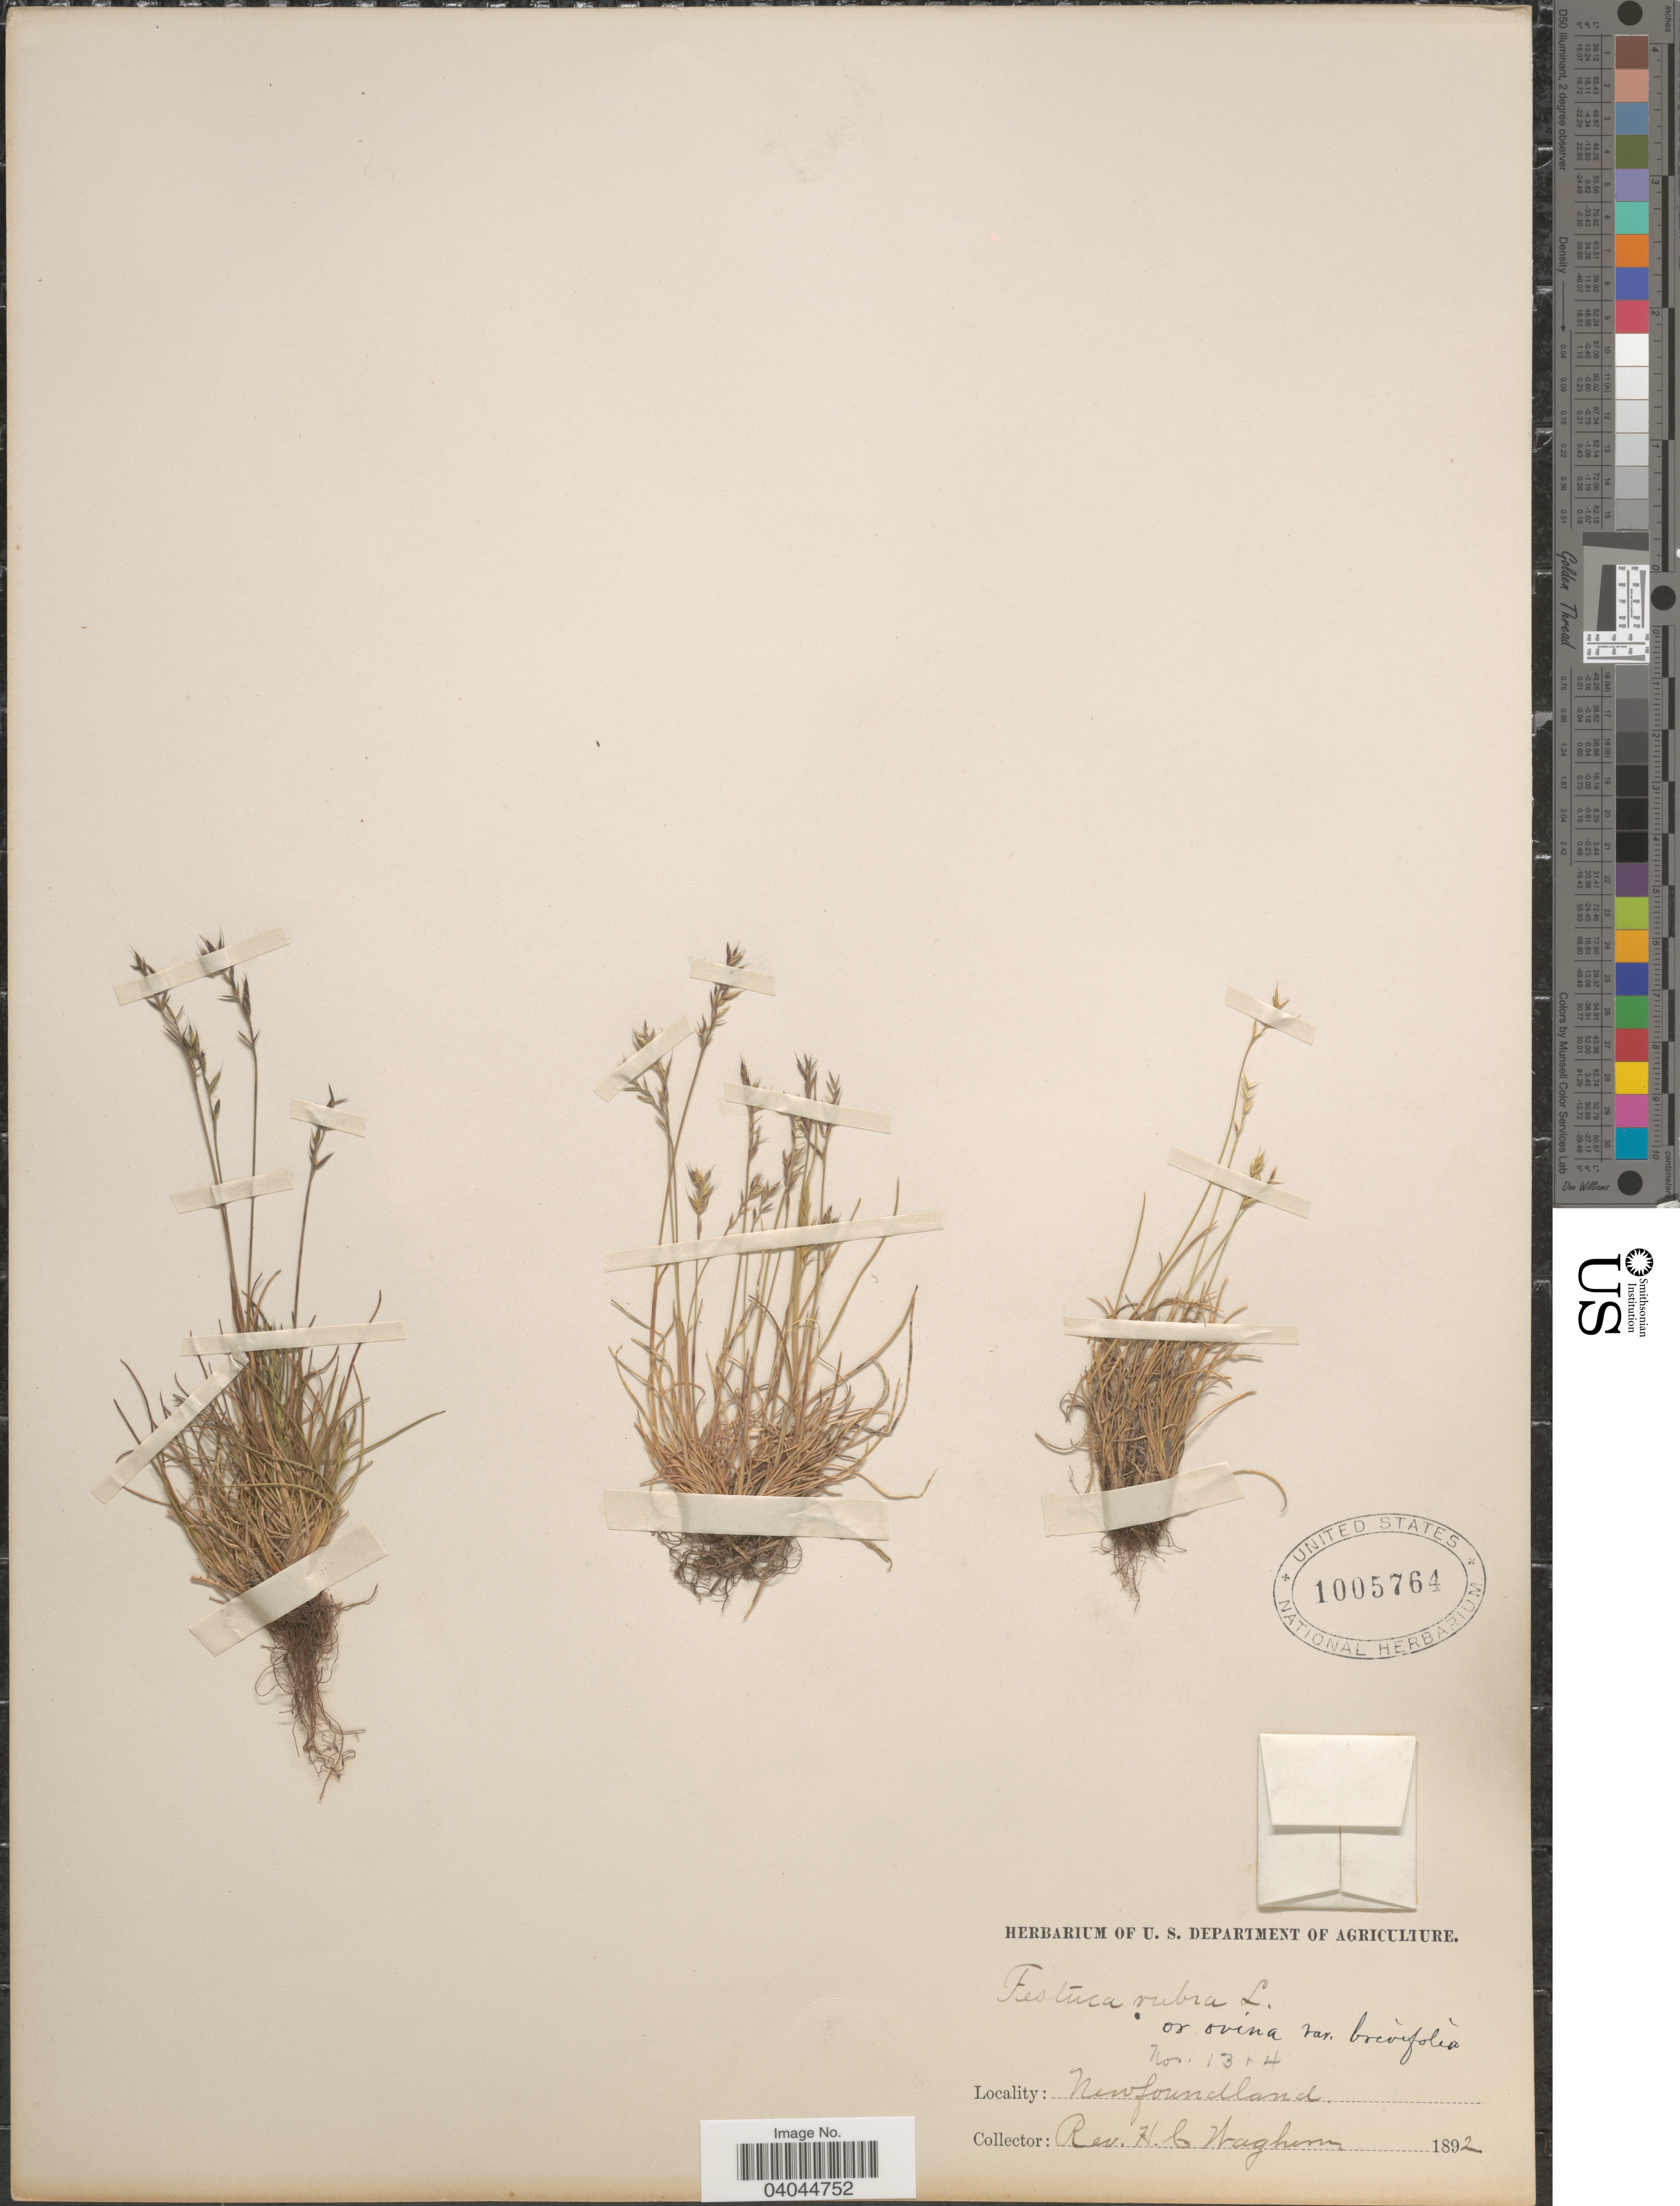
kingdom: Plantae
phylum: Tracheophyta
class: Liliopsida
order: Poales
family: Poaceae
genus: Festuca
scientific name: Festuca ovina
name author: L.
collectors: H. Waghorn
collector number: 1314?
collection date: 1892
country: Canada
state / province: Newfoundland and Labrador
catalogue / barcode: US 1005764